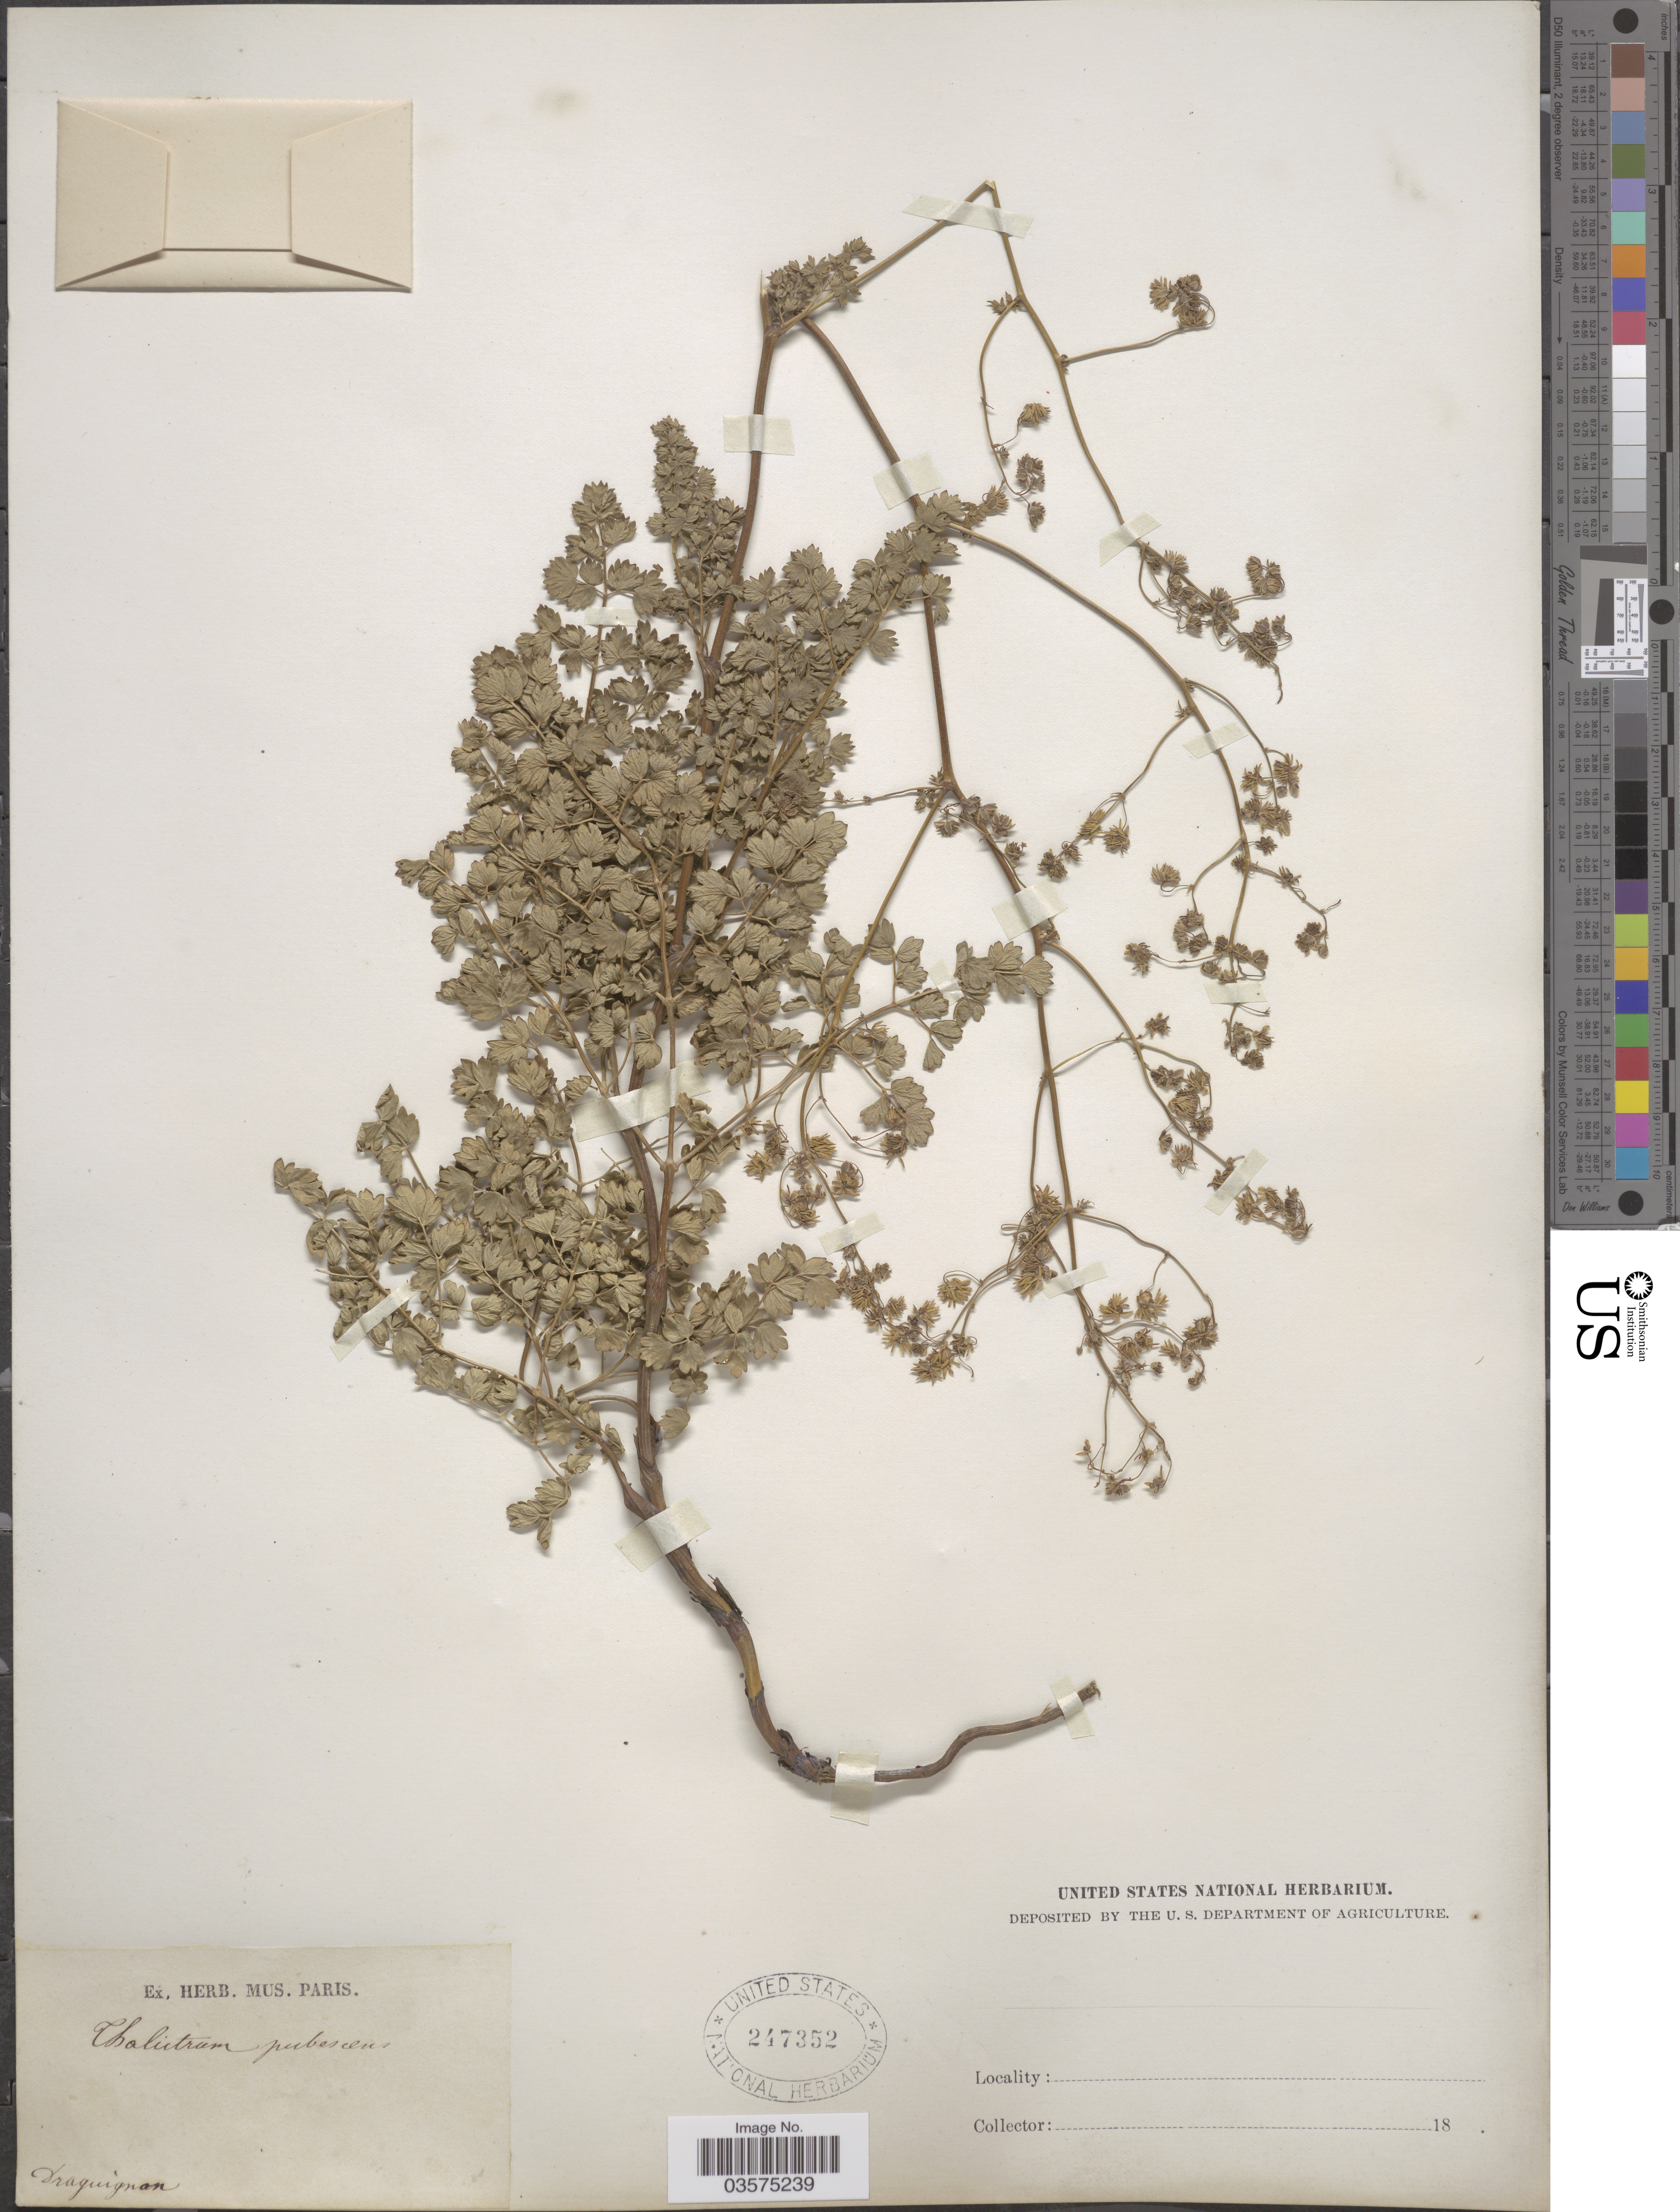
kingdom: Plantae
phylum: Tracheophyta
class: Magnoliopsida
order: Ranunculales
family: Ranunculaceae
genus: Thalictrum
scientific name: Thalictrum pubescens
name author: Pursh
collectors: ex herb. Mus. Paris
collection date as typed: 18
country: France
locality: Draguignan.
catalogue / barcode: US 247352